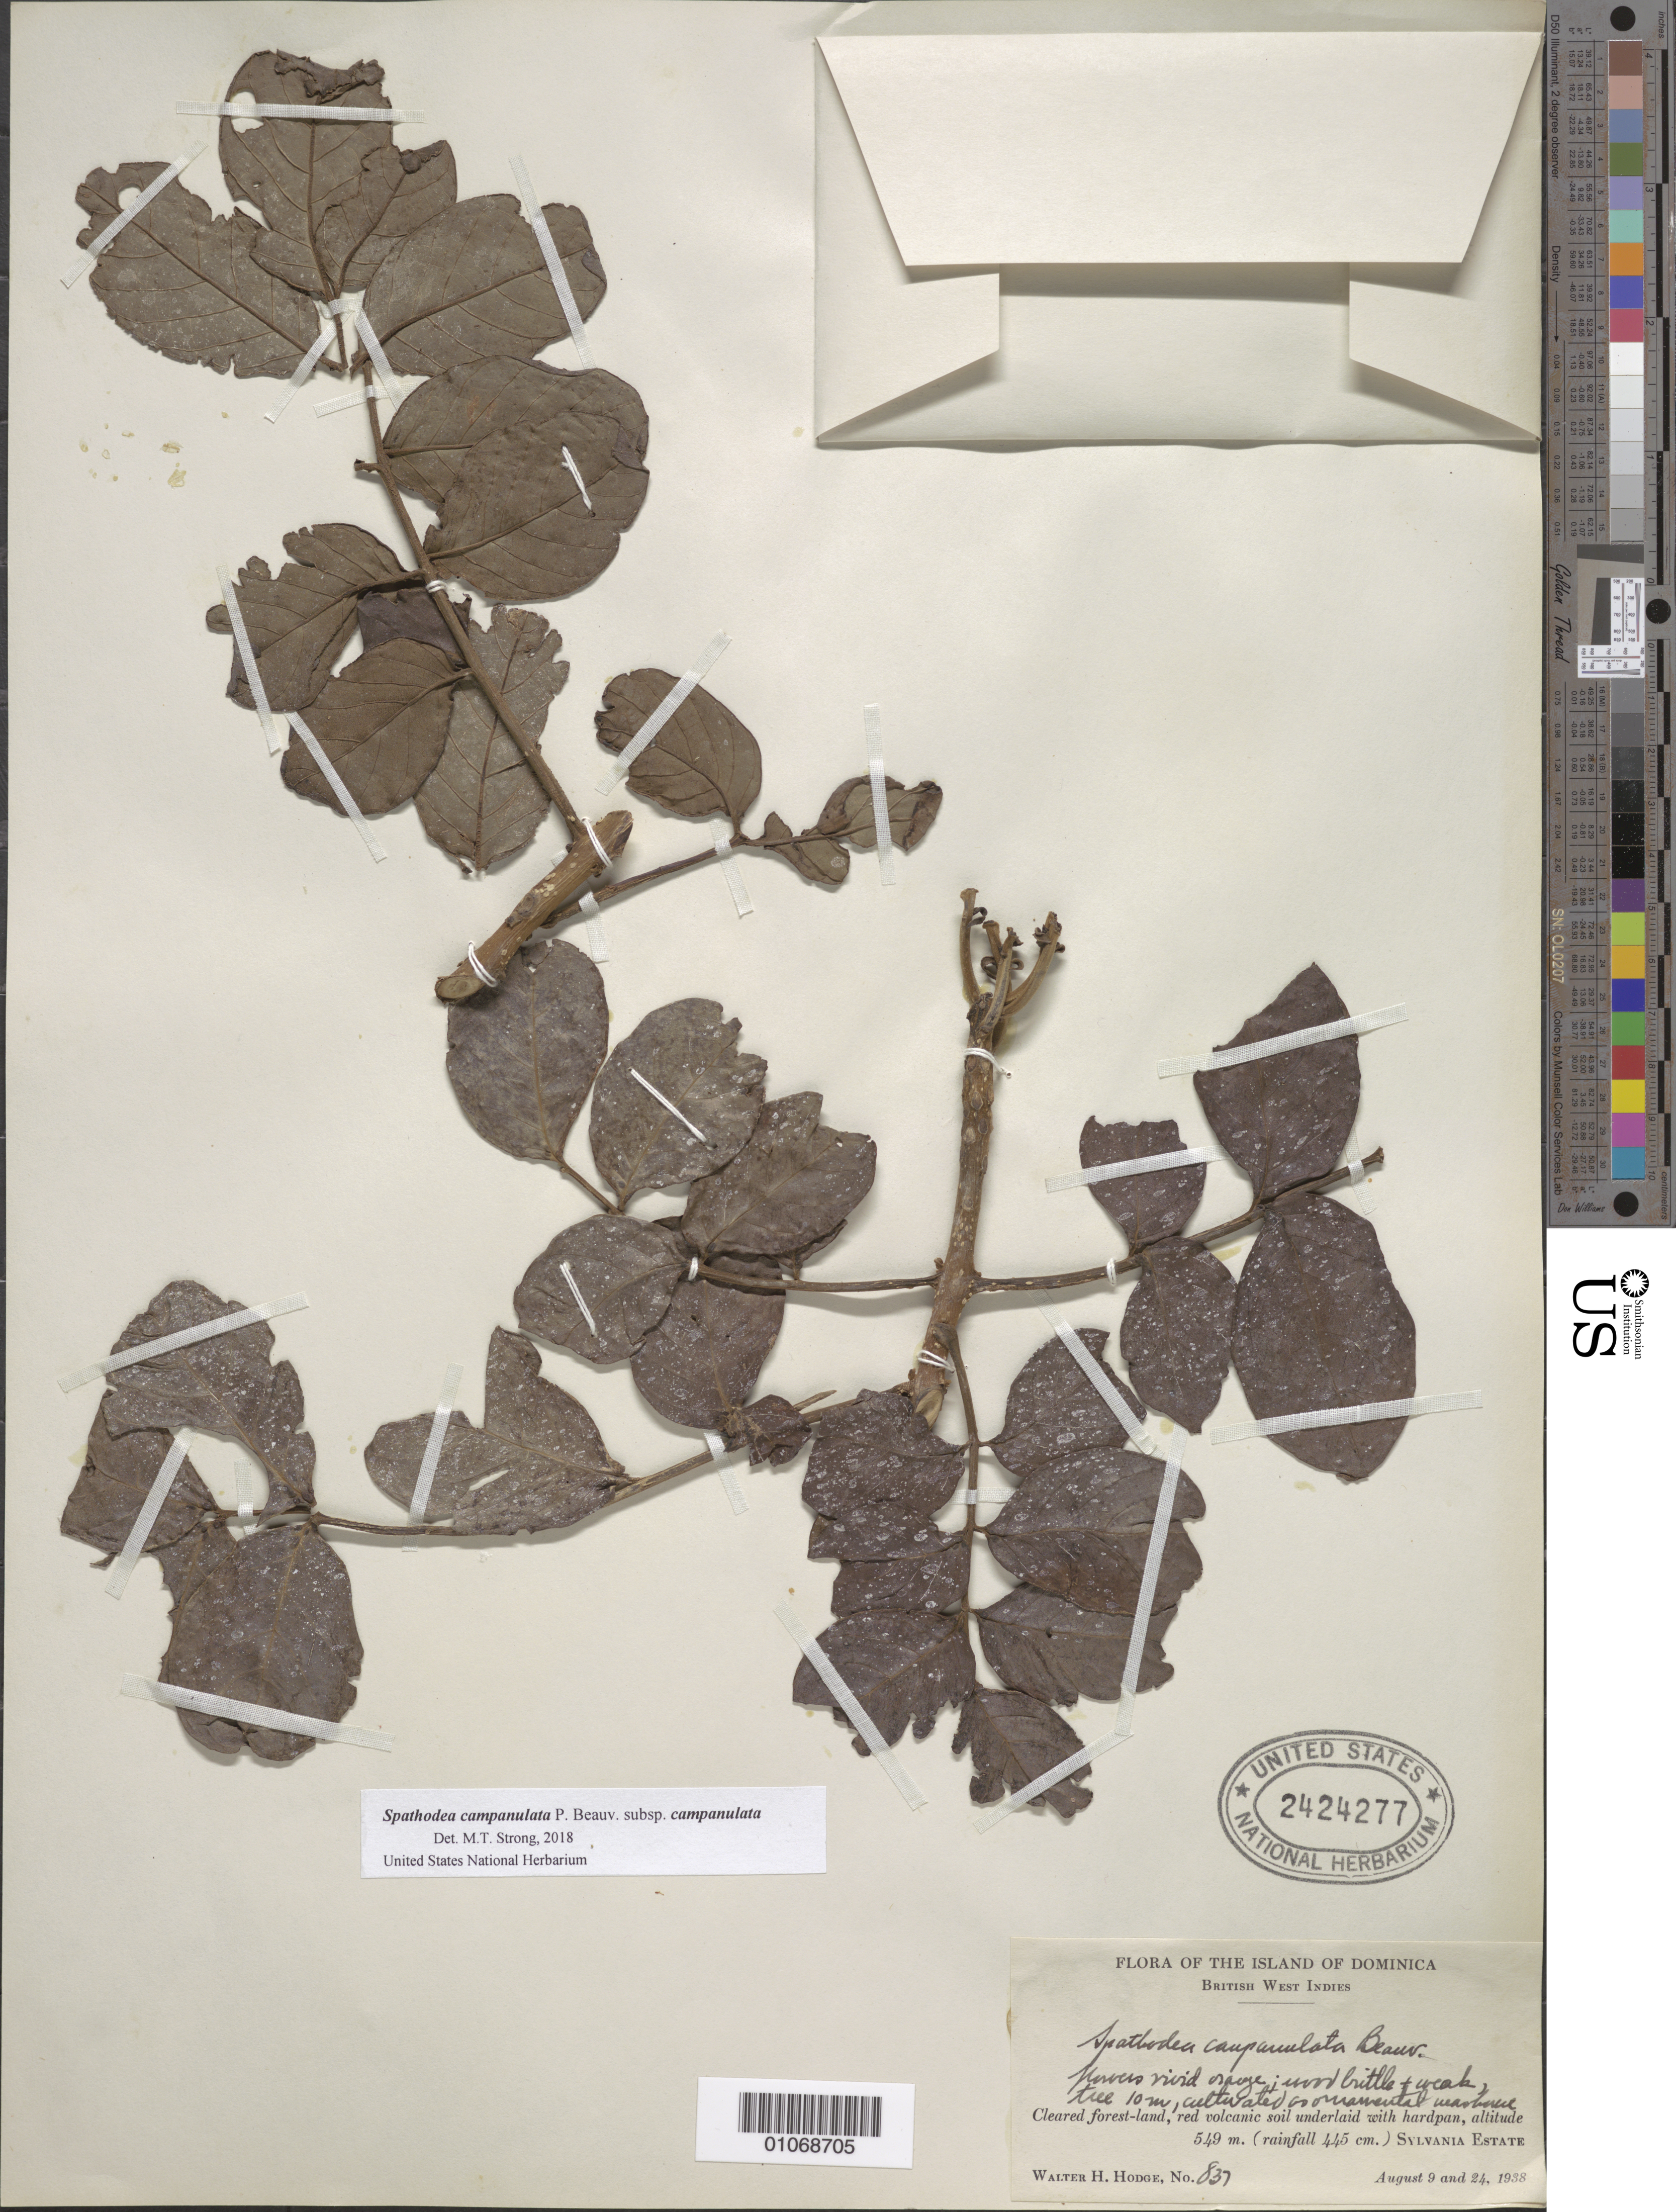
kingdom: Plantae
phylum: Tracheophyta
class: Magnoliopsida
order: Lamiales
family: Bignoniaceae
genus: Spathodea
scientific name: Spathodea campanulata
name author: P. Beauv.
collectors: W. Hodge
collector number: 837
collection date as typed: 09 Aug 1938 and 24 Aug 1938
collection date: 1938-08-09,1938-08-24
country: Dominica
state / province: St. Paul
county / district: Sylvania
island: Dominica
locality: Cleared forest-land, red volcanic soil underlaid with hardpan, Sylvania Estate.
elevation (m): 549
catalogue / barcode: US 2424277